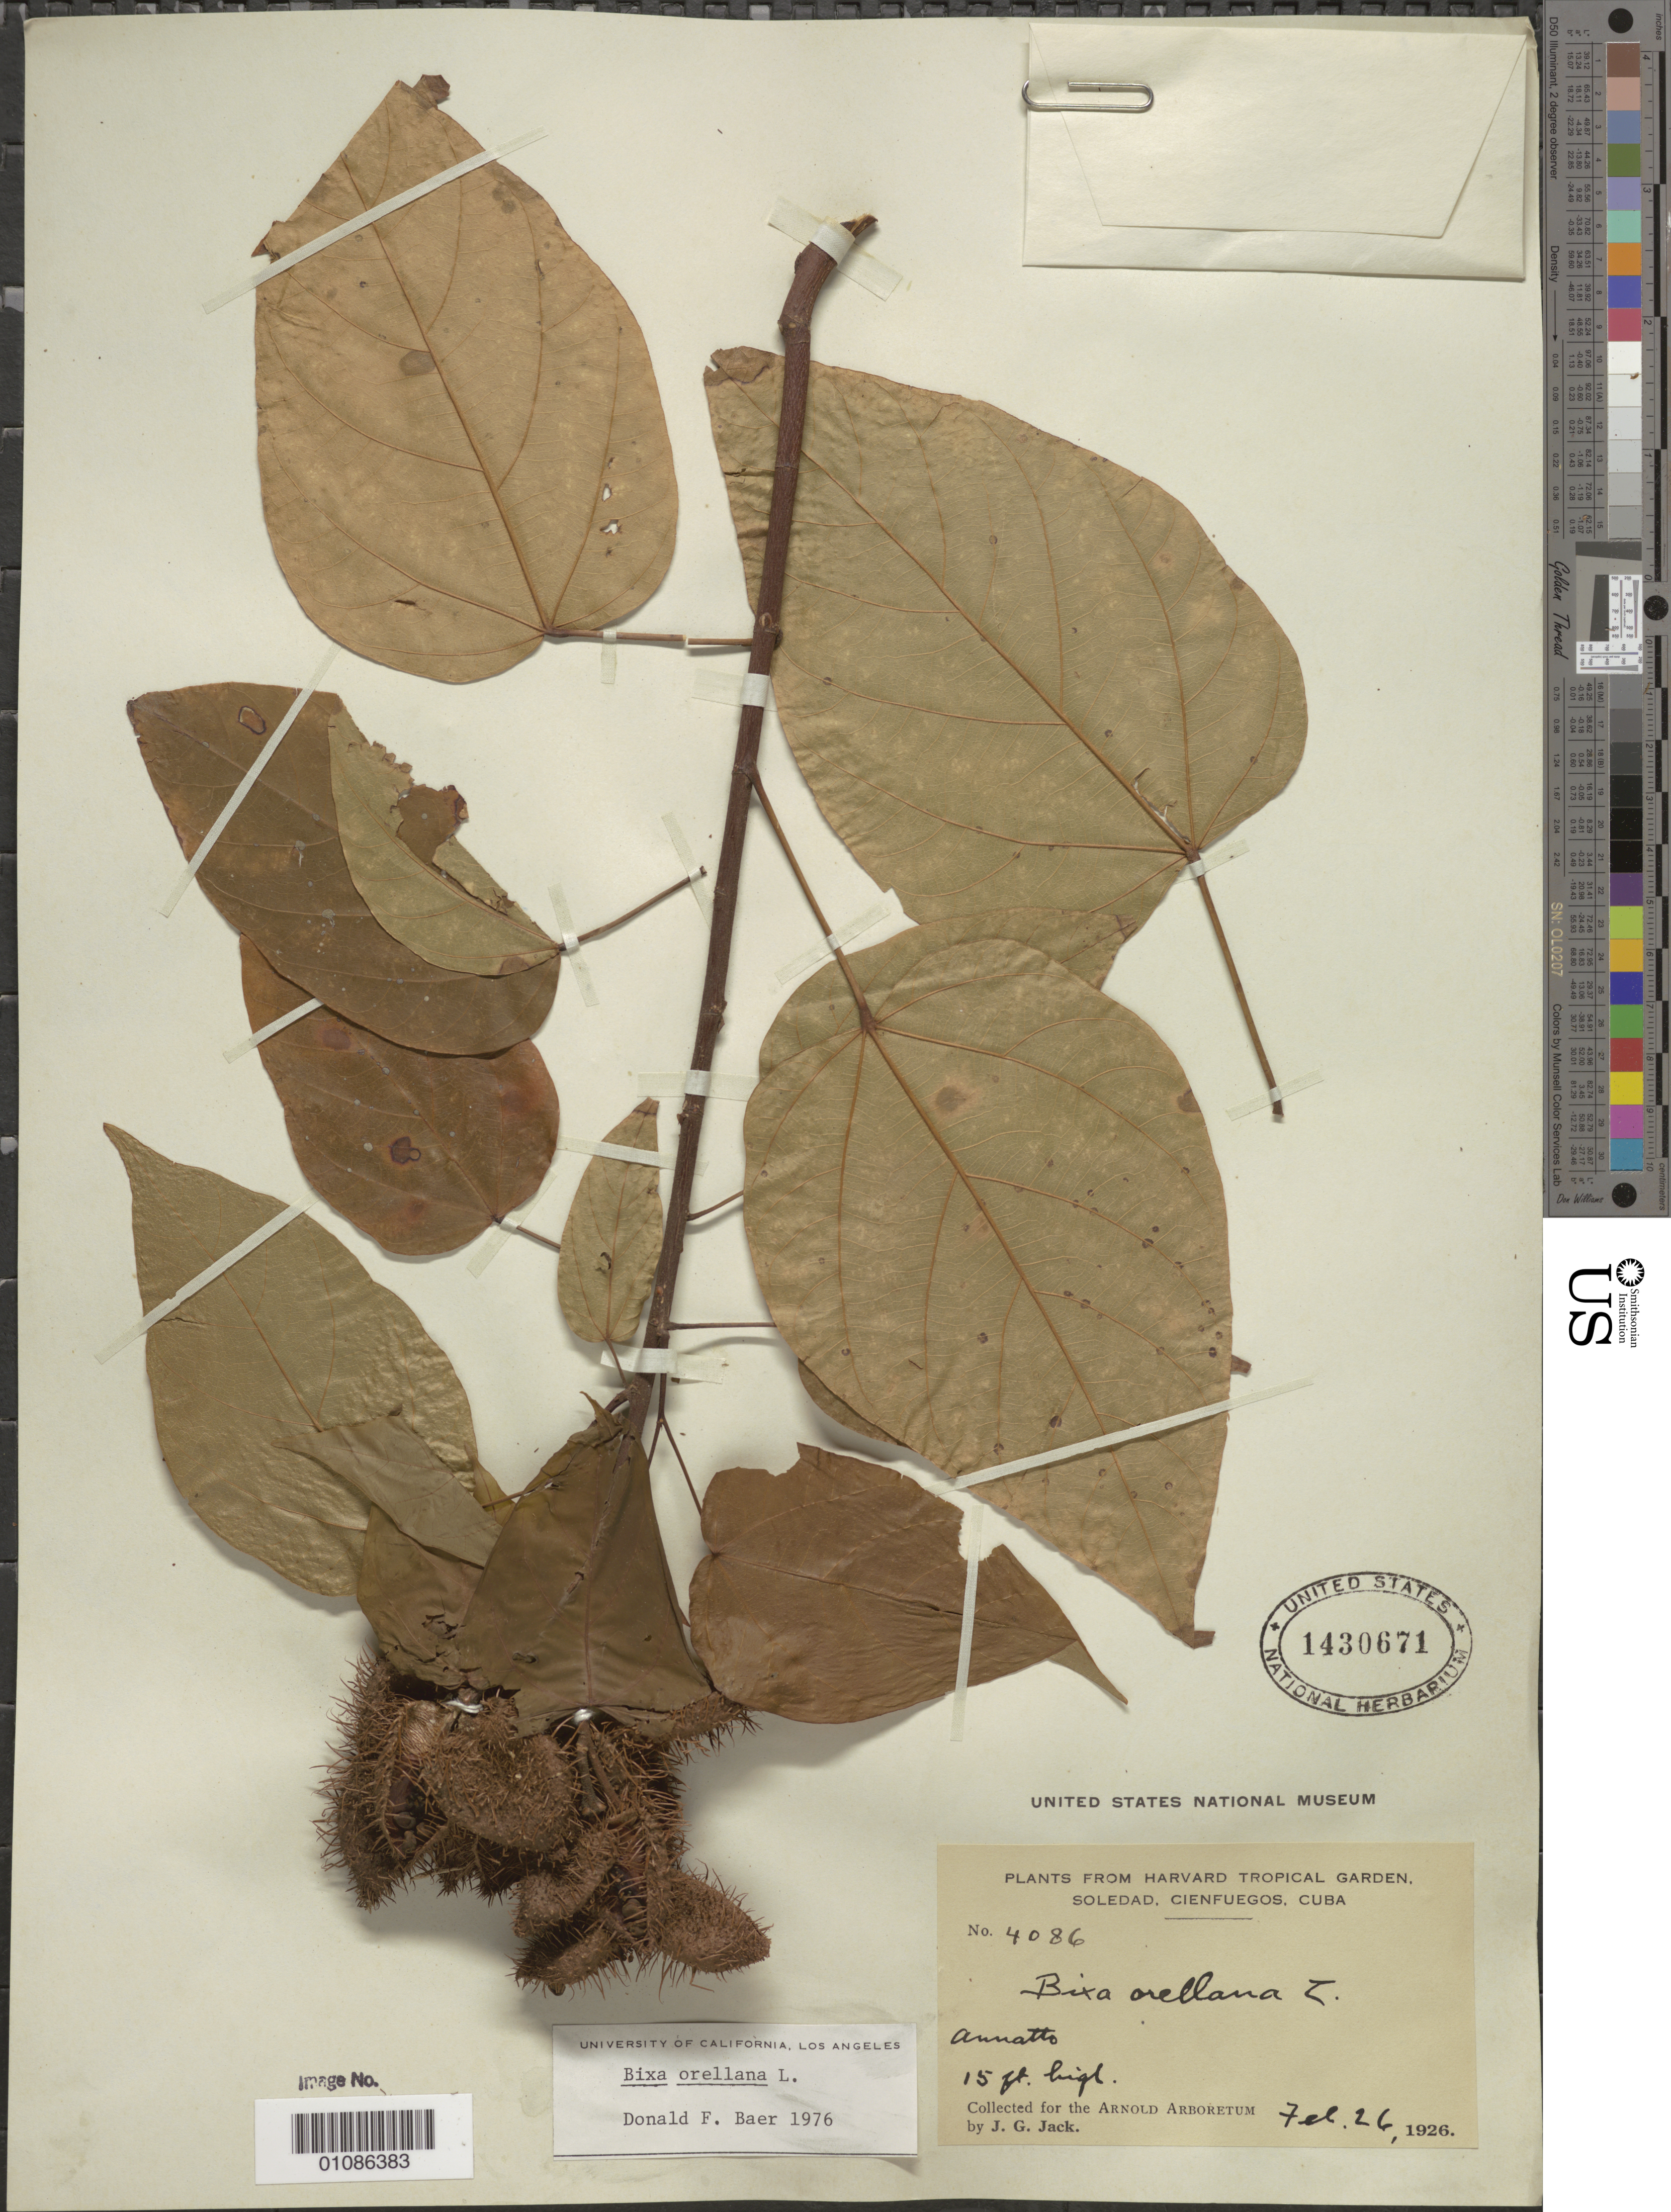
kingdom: Plantae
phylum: Tracheophyta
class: Magnoliopsida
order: Malvales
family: Bixaceae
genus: Bixa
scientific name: Bixa orellana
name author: L.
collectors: J. G. Jack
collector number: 4086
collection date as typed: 26 Feb 1926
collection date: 1926-02-26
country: Cuba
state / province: Cienfuegos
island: Cuba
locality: Cienfuegos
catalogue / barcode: US 1430671